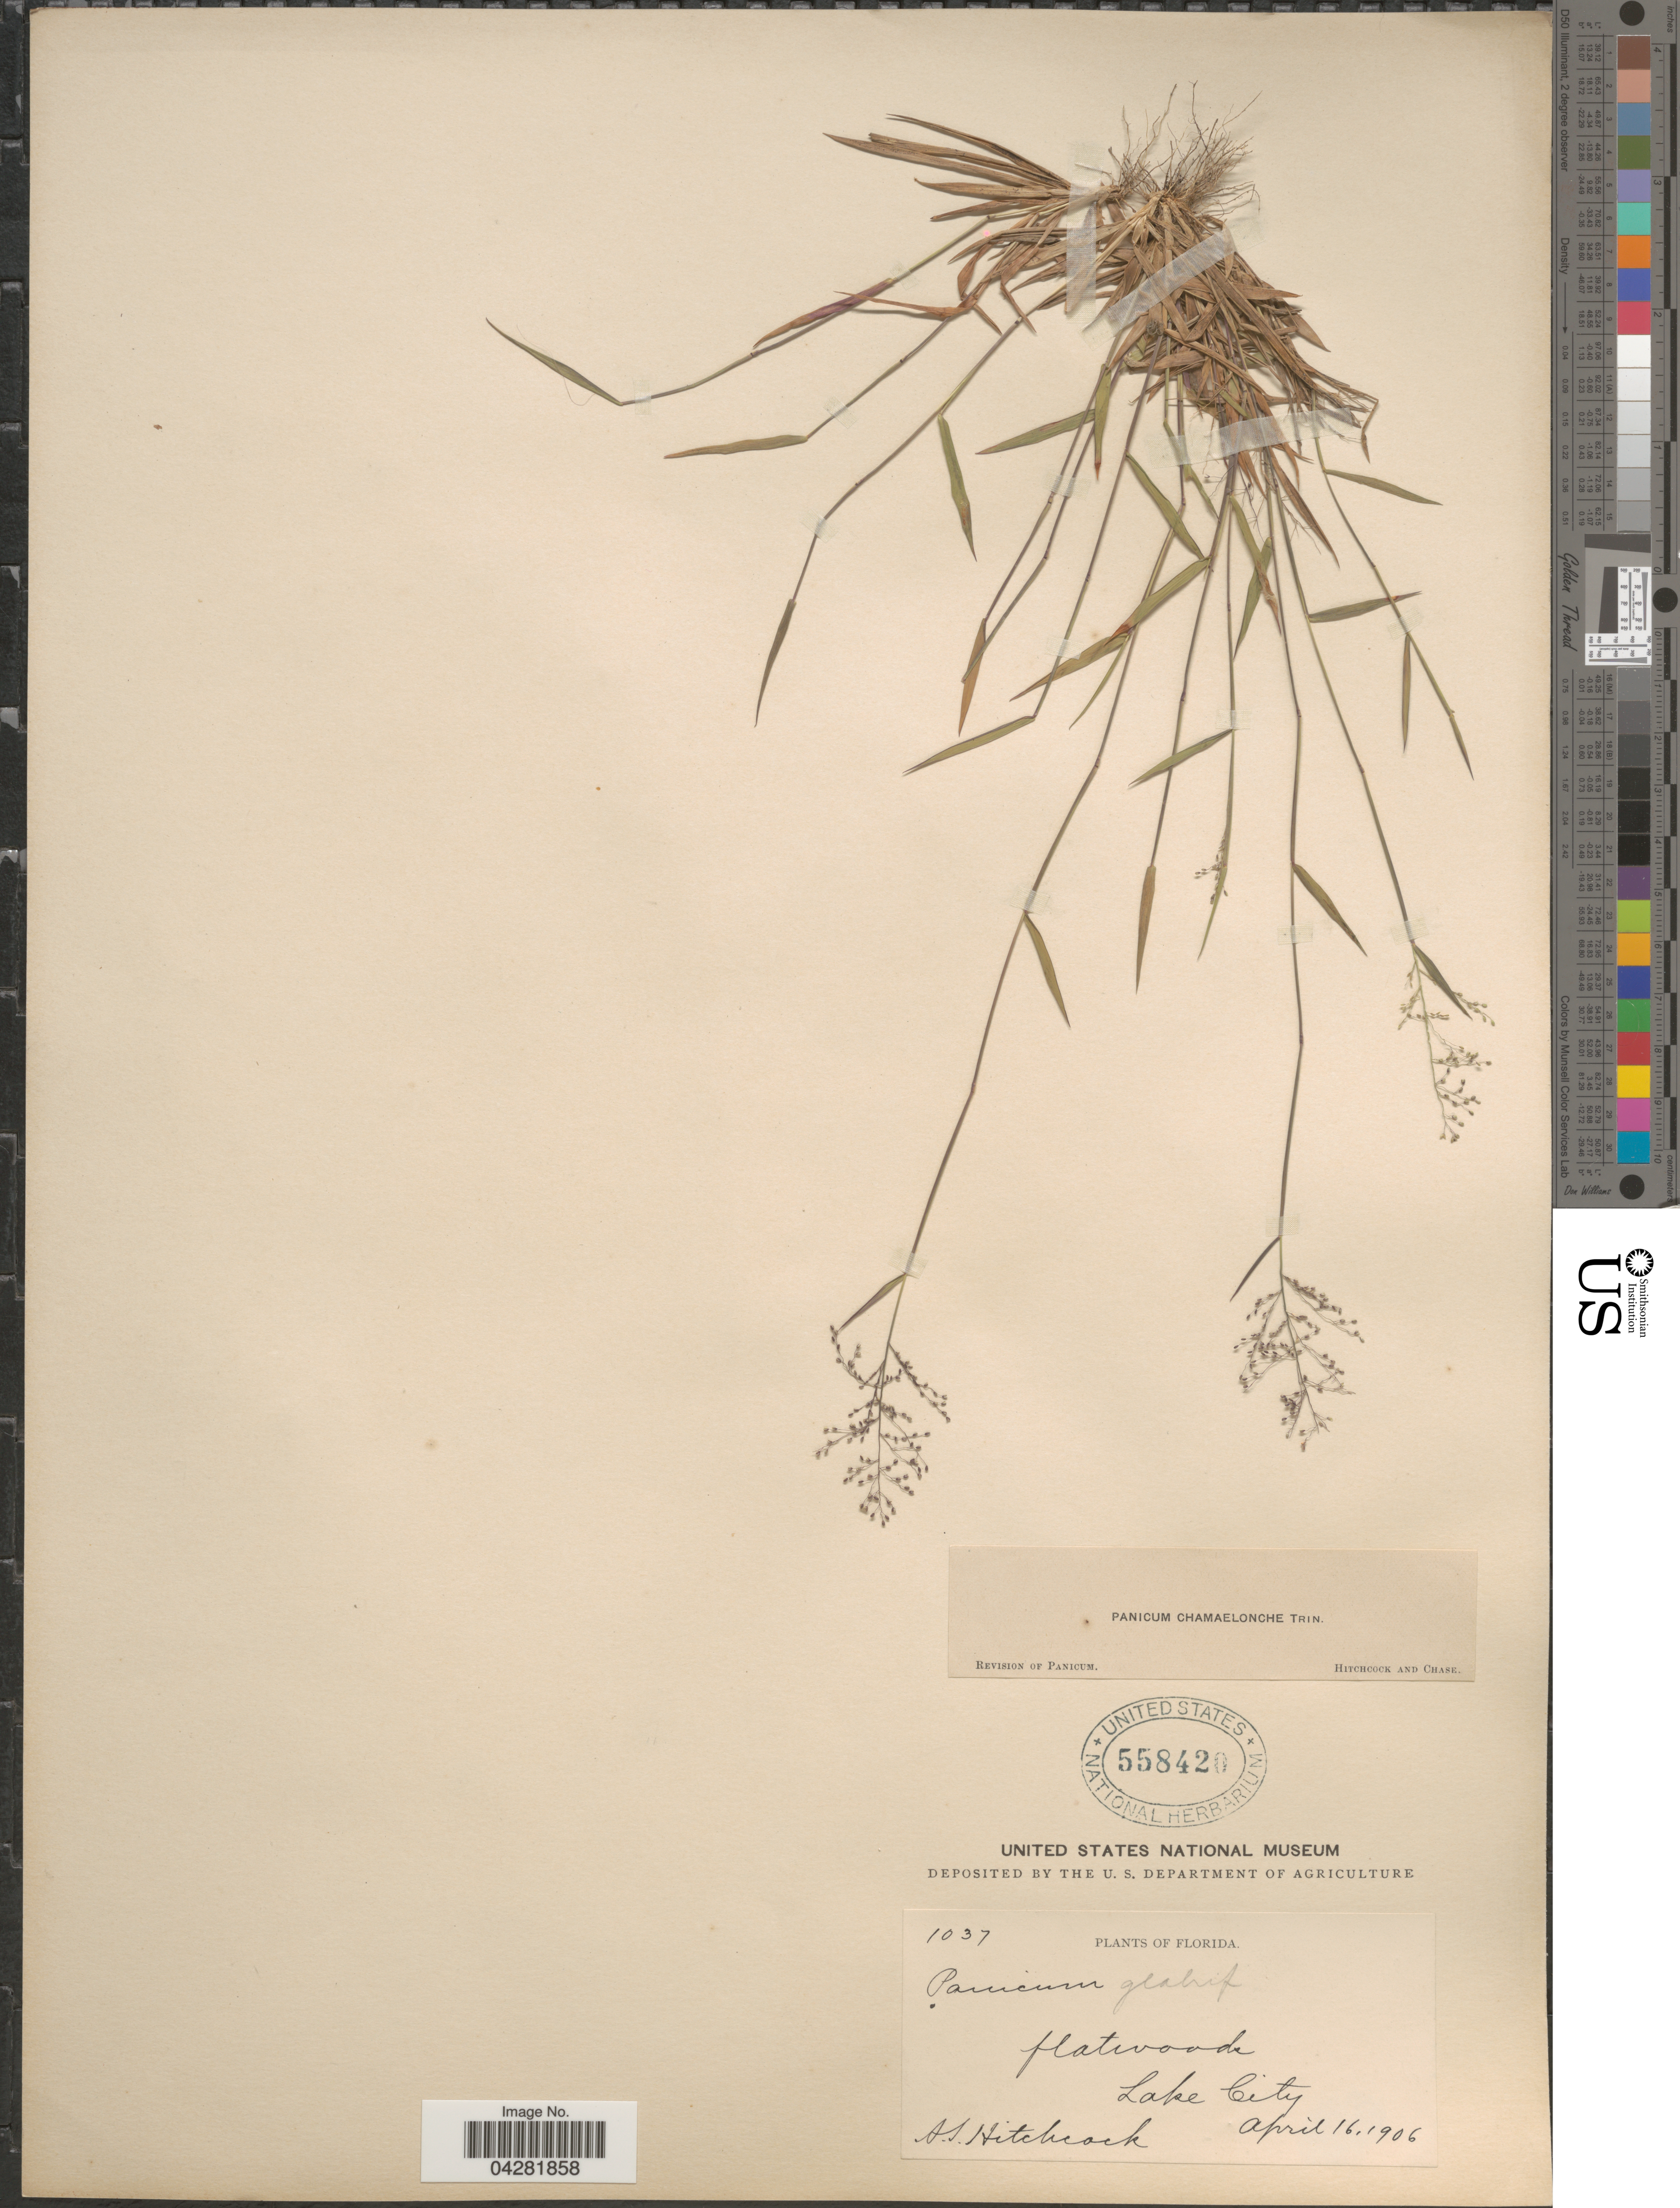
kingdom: Plantae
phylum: Tracheophyta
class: Liliopsida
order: Poales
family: Poaceae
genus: Dichanthelium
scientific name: Dichanthelium ensifolium var. ensifolium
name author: (Baldwin ex Elliot) Gould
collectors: A. S. Hitchcock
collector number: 1037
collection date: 1906-04-16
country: United States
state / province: Florida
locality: Lake City.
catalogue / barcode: US 558420